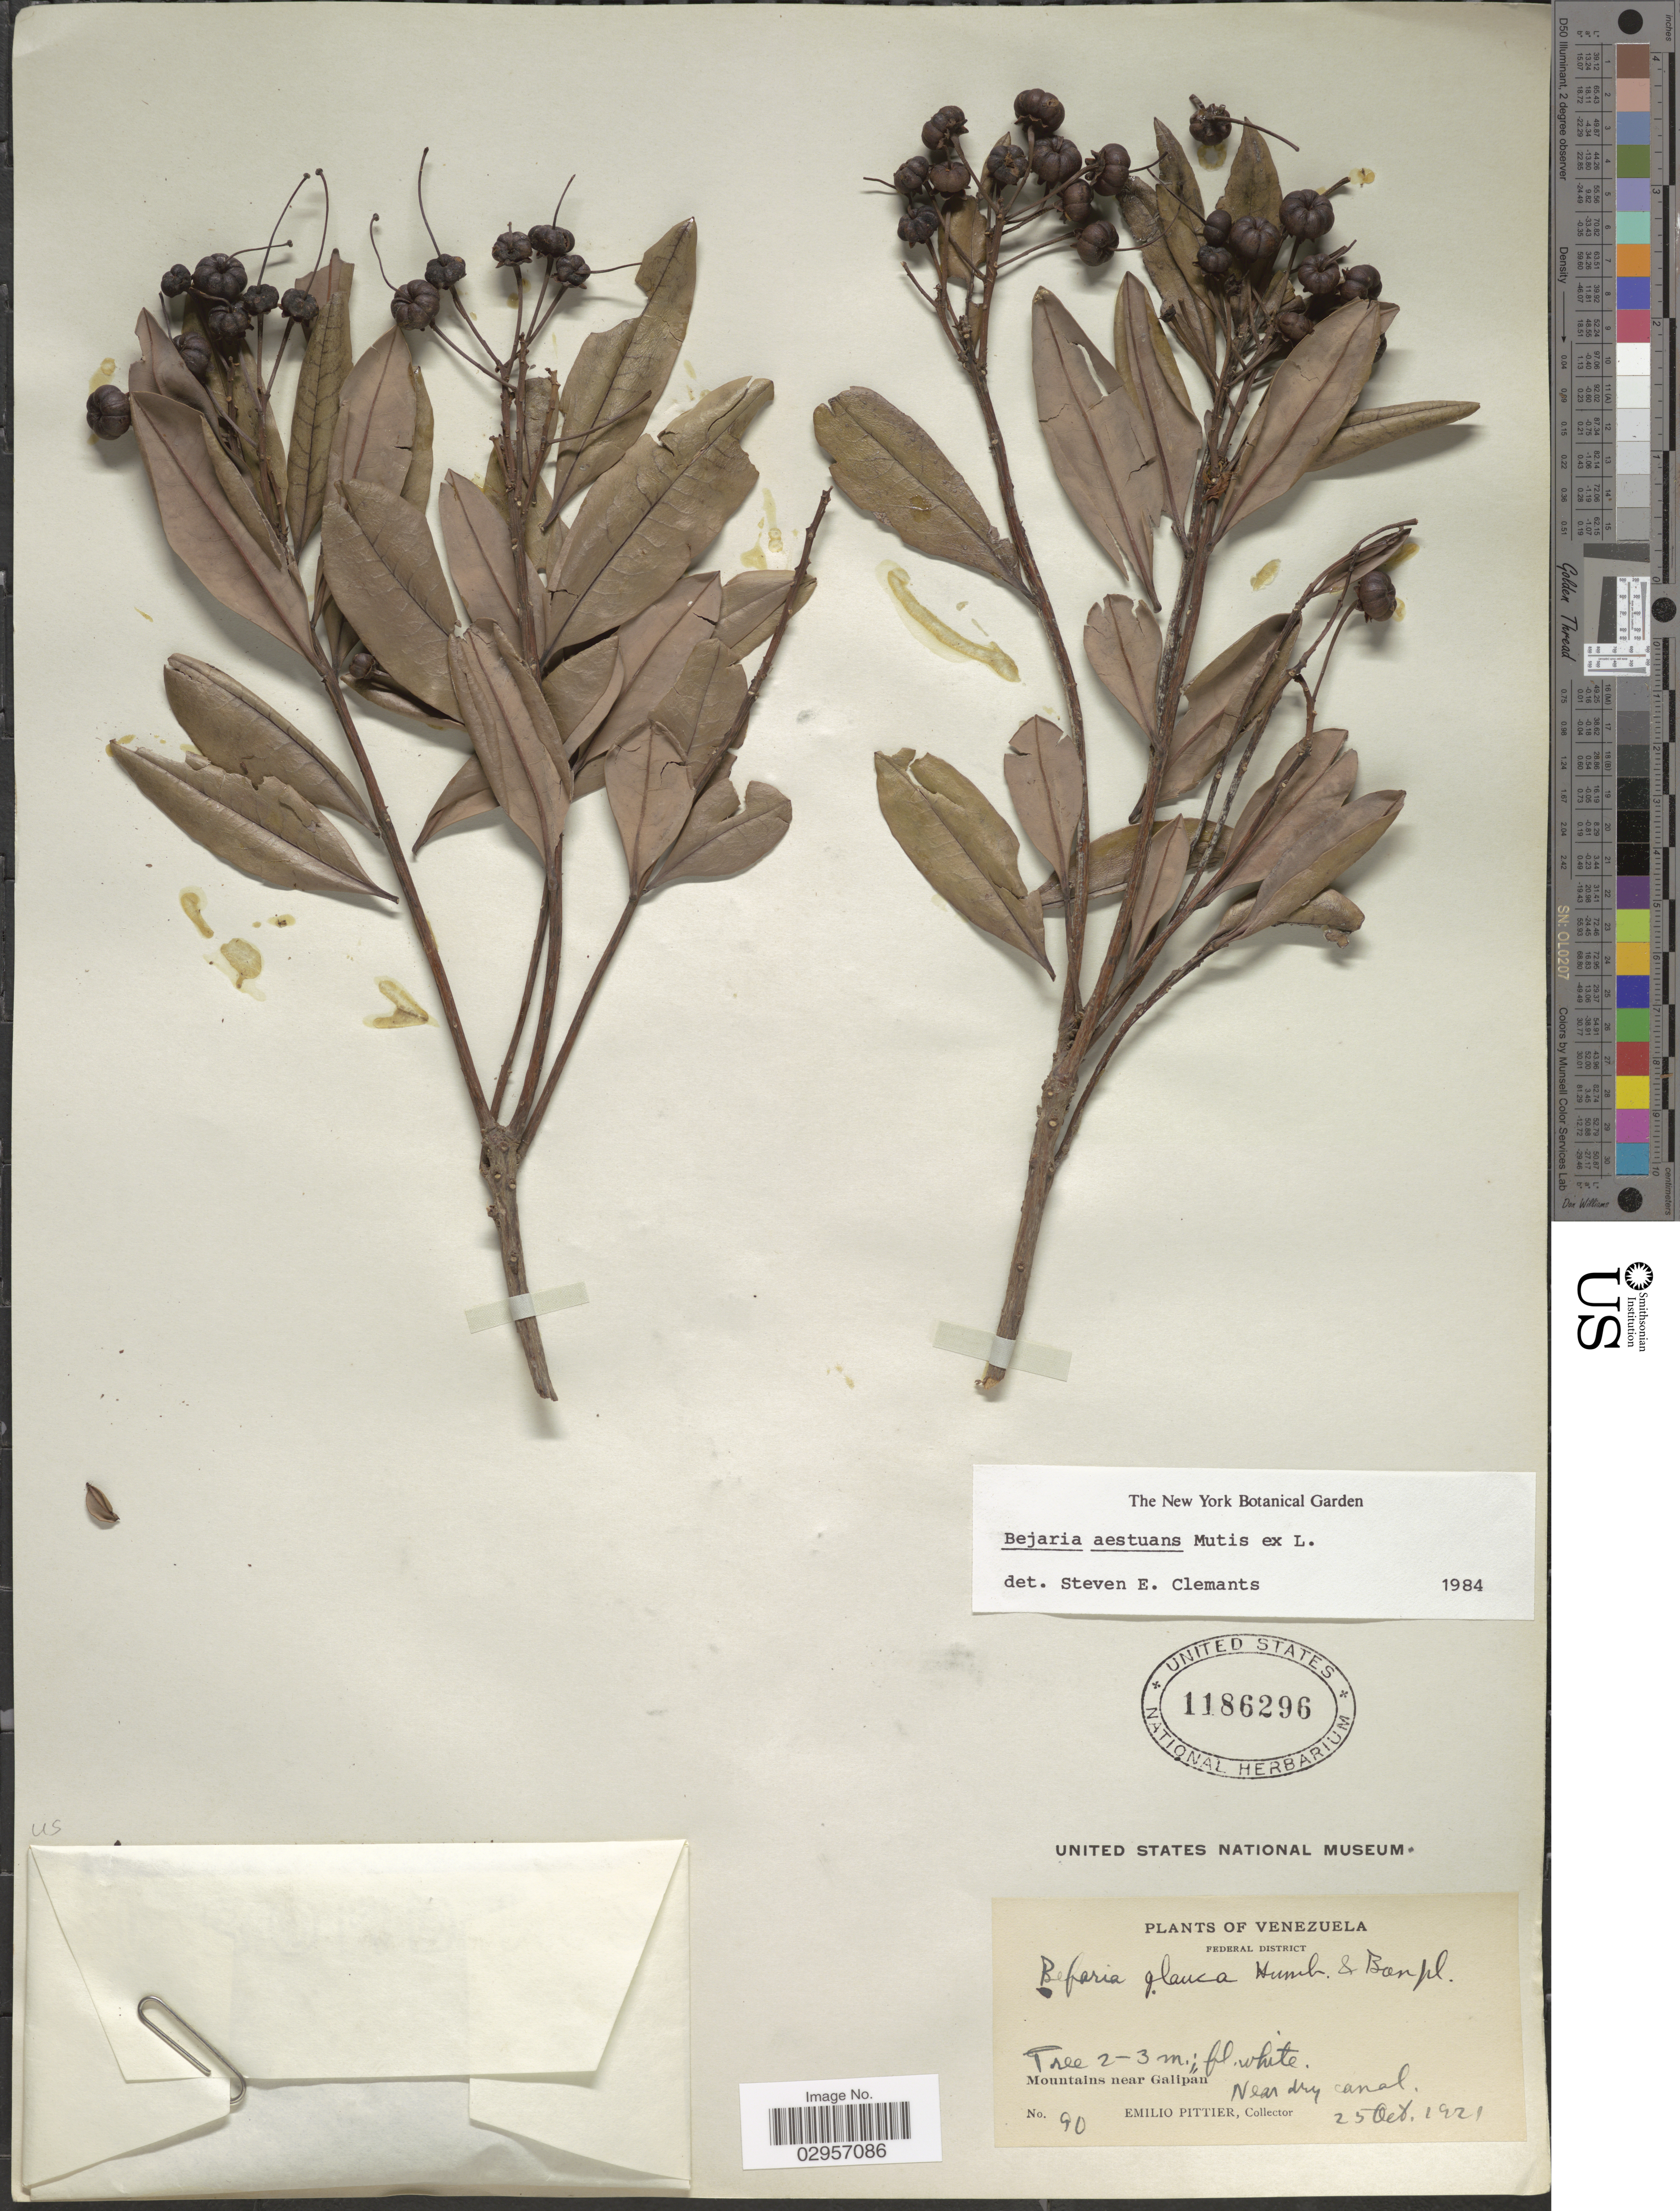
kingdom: Plantae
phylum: Tracheophyta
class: Magnoliopsida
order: Ericales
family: Ericaceae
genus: Befaria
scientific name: Befaria aestuans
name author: Mutis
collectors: H. F. Pittier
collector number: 90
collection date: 1921-10-25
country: Venezuela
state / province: Distrito Federal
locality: Federal District. Mountains near Galipan. Near dry canal.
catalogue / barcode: US 1186296